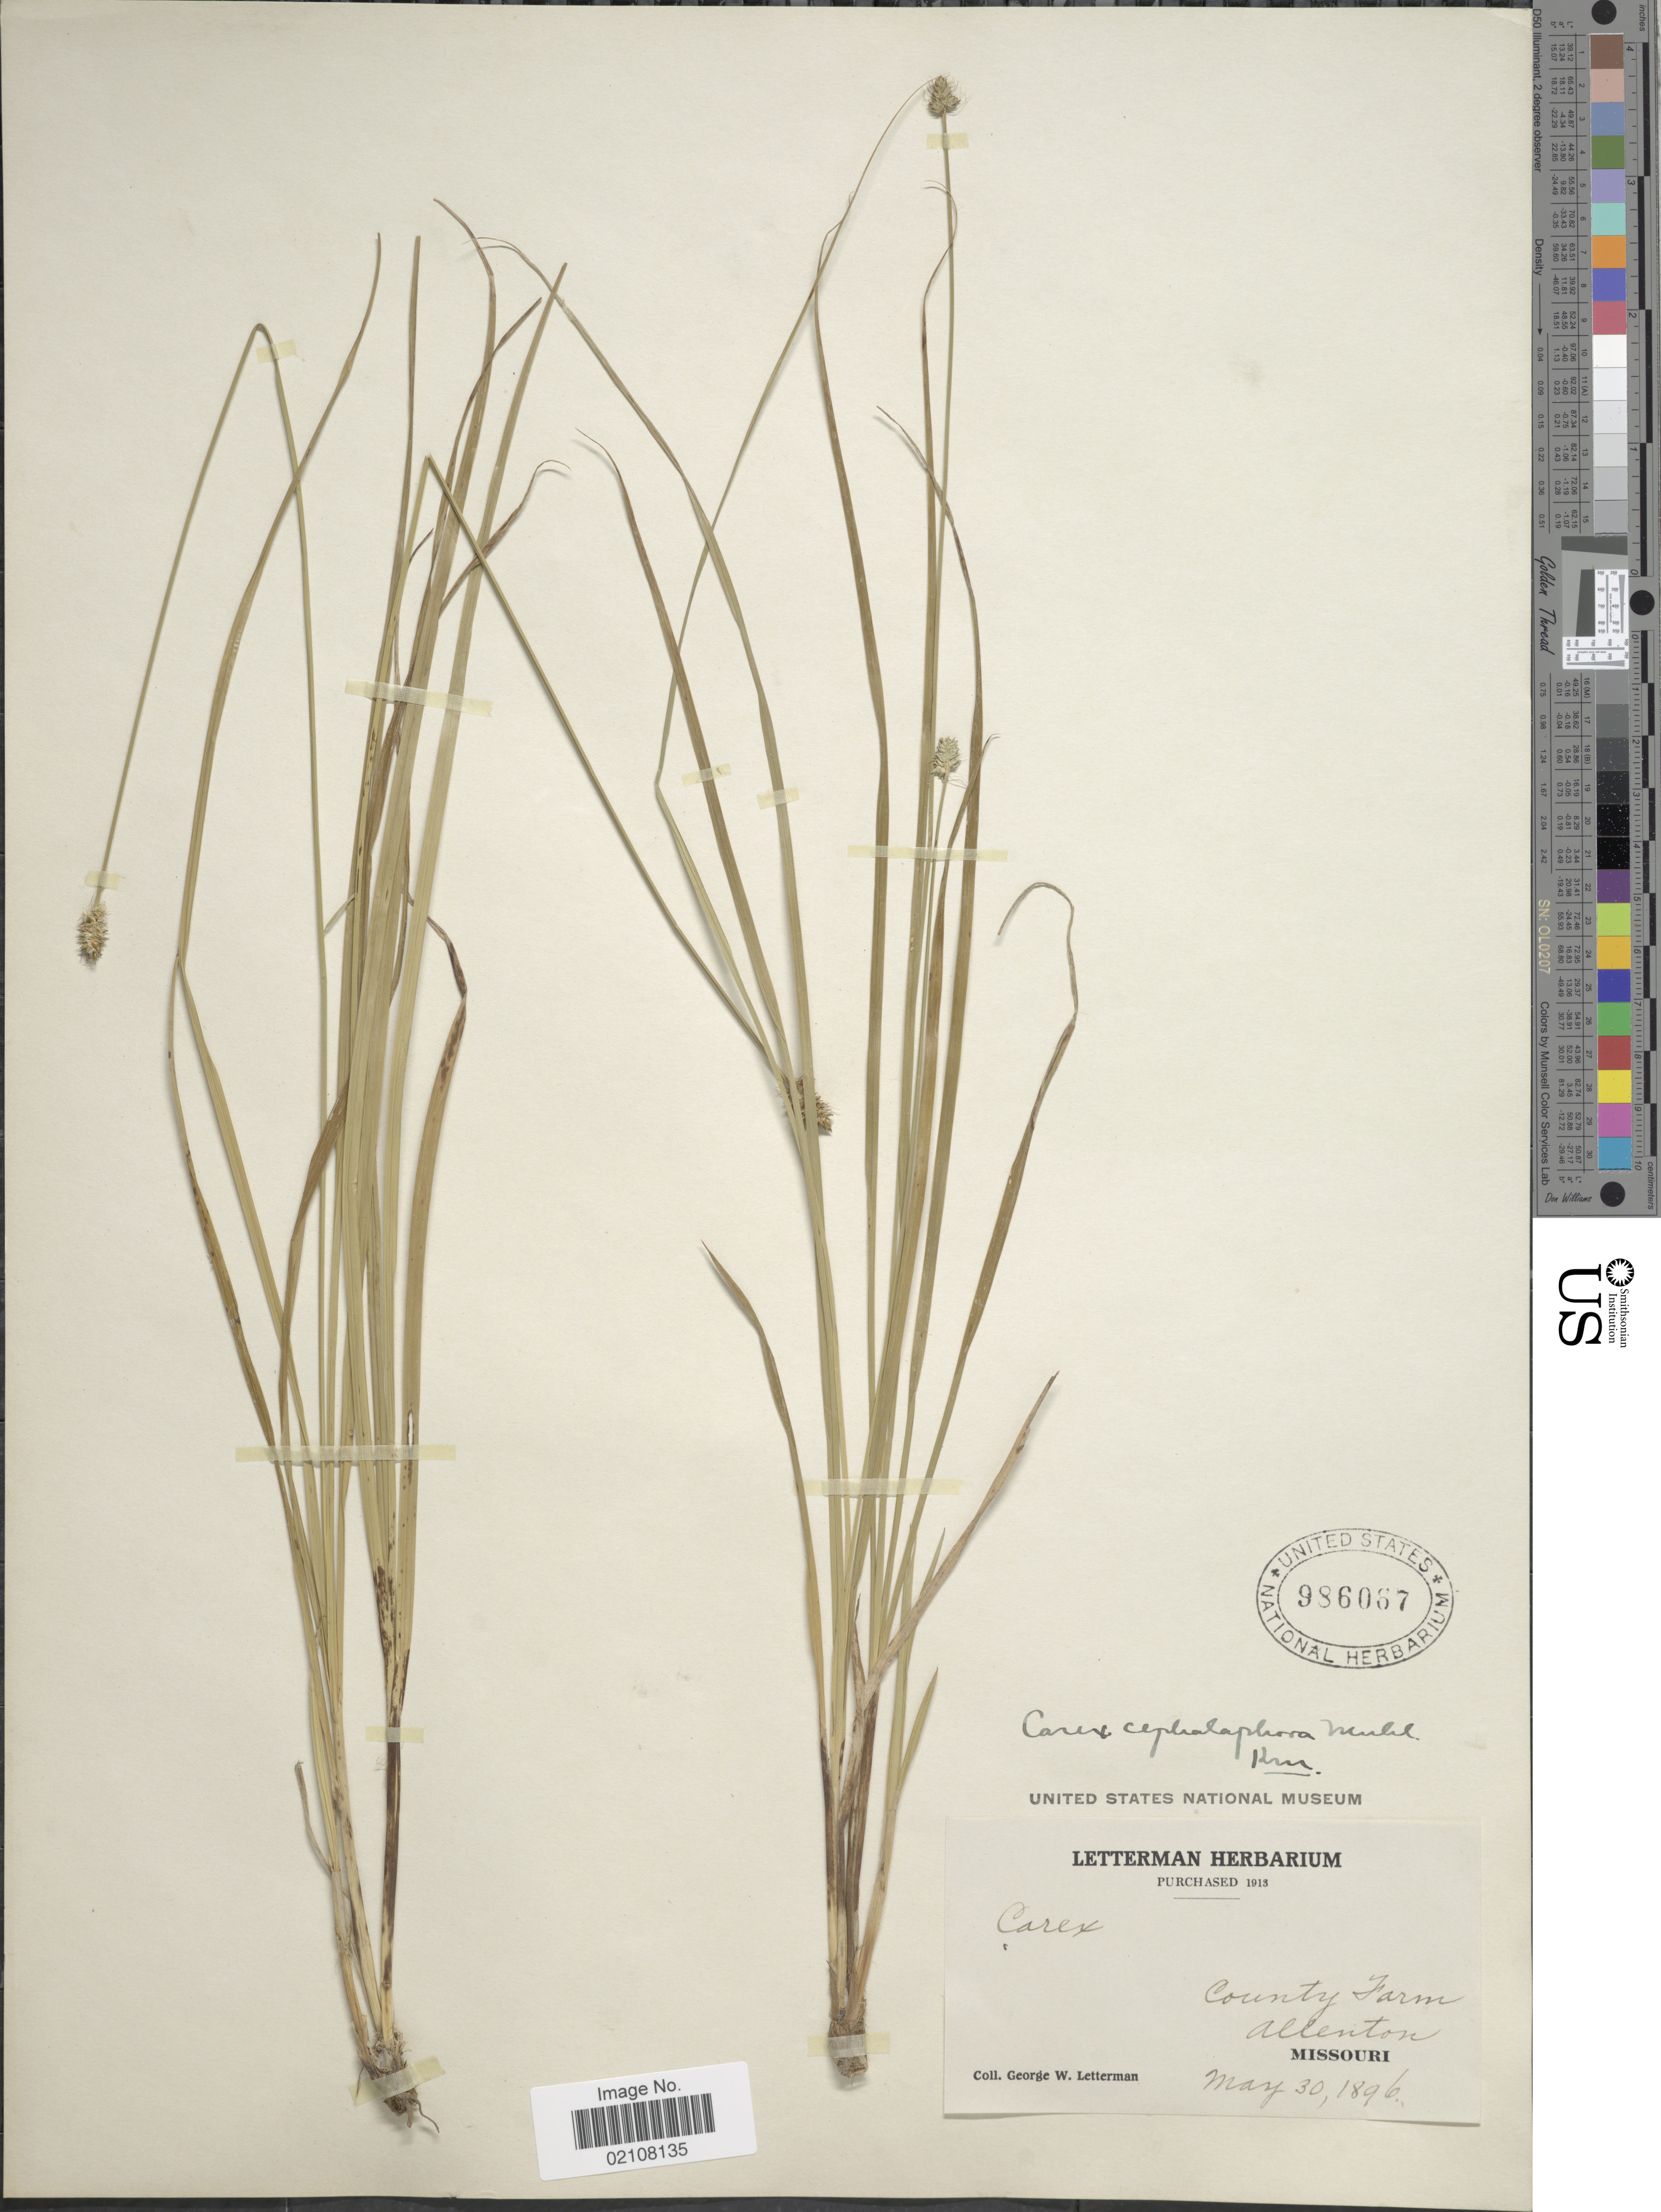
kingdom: Plantae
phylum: Tracheophyta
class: Liliopsida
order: Poales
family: Cyperaceae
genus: Carex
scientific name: Carex cephalophora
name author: Muhl. ex Willd.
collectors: G. W. Letterman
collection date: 1896-05-30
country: United States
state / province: Missouri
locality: County Farm Allenton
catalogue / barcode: US 986067